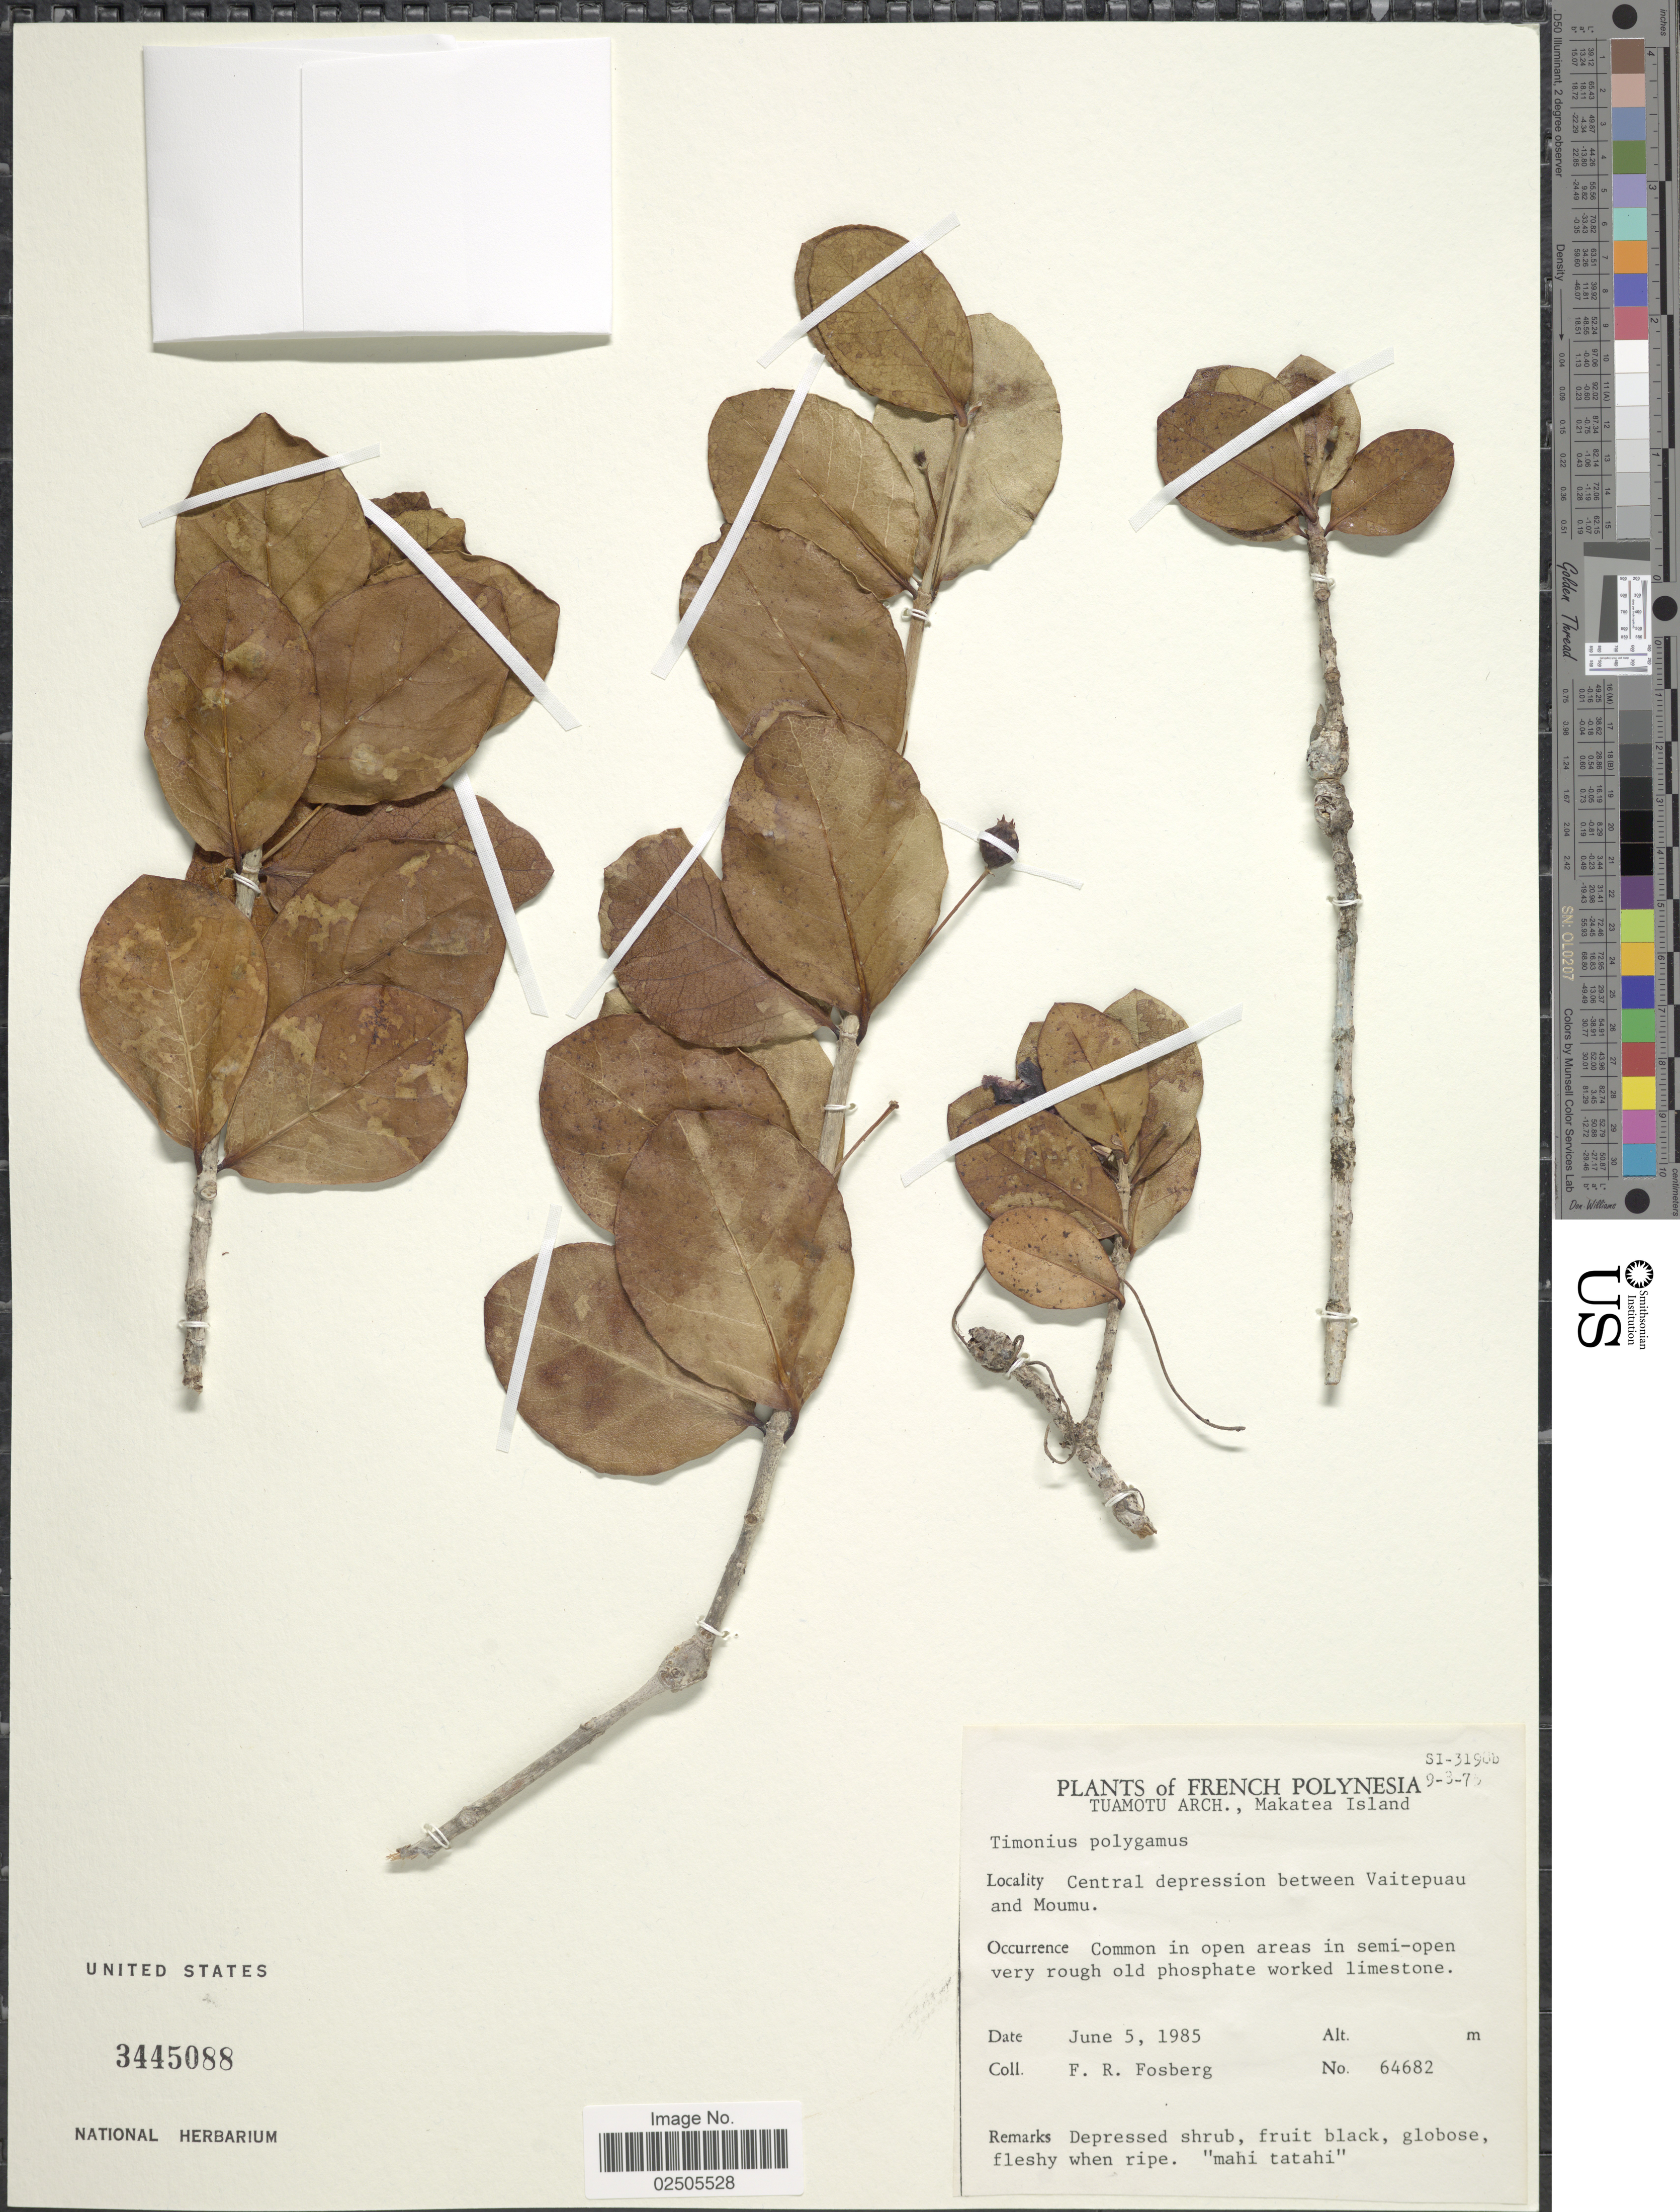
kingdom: Plantae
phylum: Tracheophyta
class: Magnoliopsida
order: Gentianales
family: Rubiaceae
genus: Timonius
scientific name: Timonius polygamus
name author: (G. Forst.) Rob.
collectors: F. R. Fosberg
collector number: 64682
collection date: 1985-06-05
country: French Polynesia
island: Makatea [Aurora]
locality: Tuamotu Arch., Makatea Island, Central depression between Vaitepuau and Moumu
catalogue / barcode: US 3445088